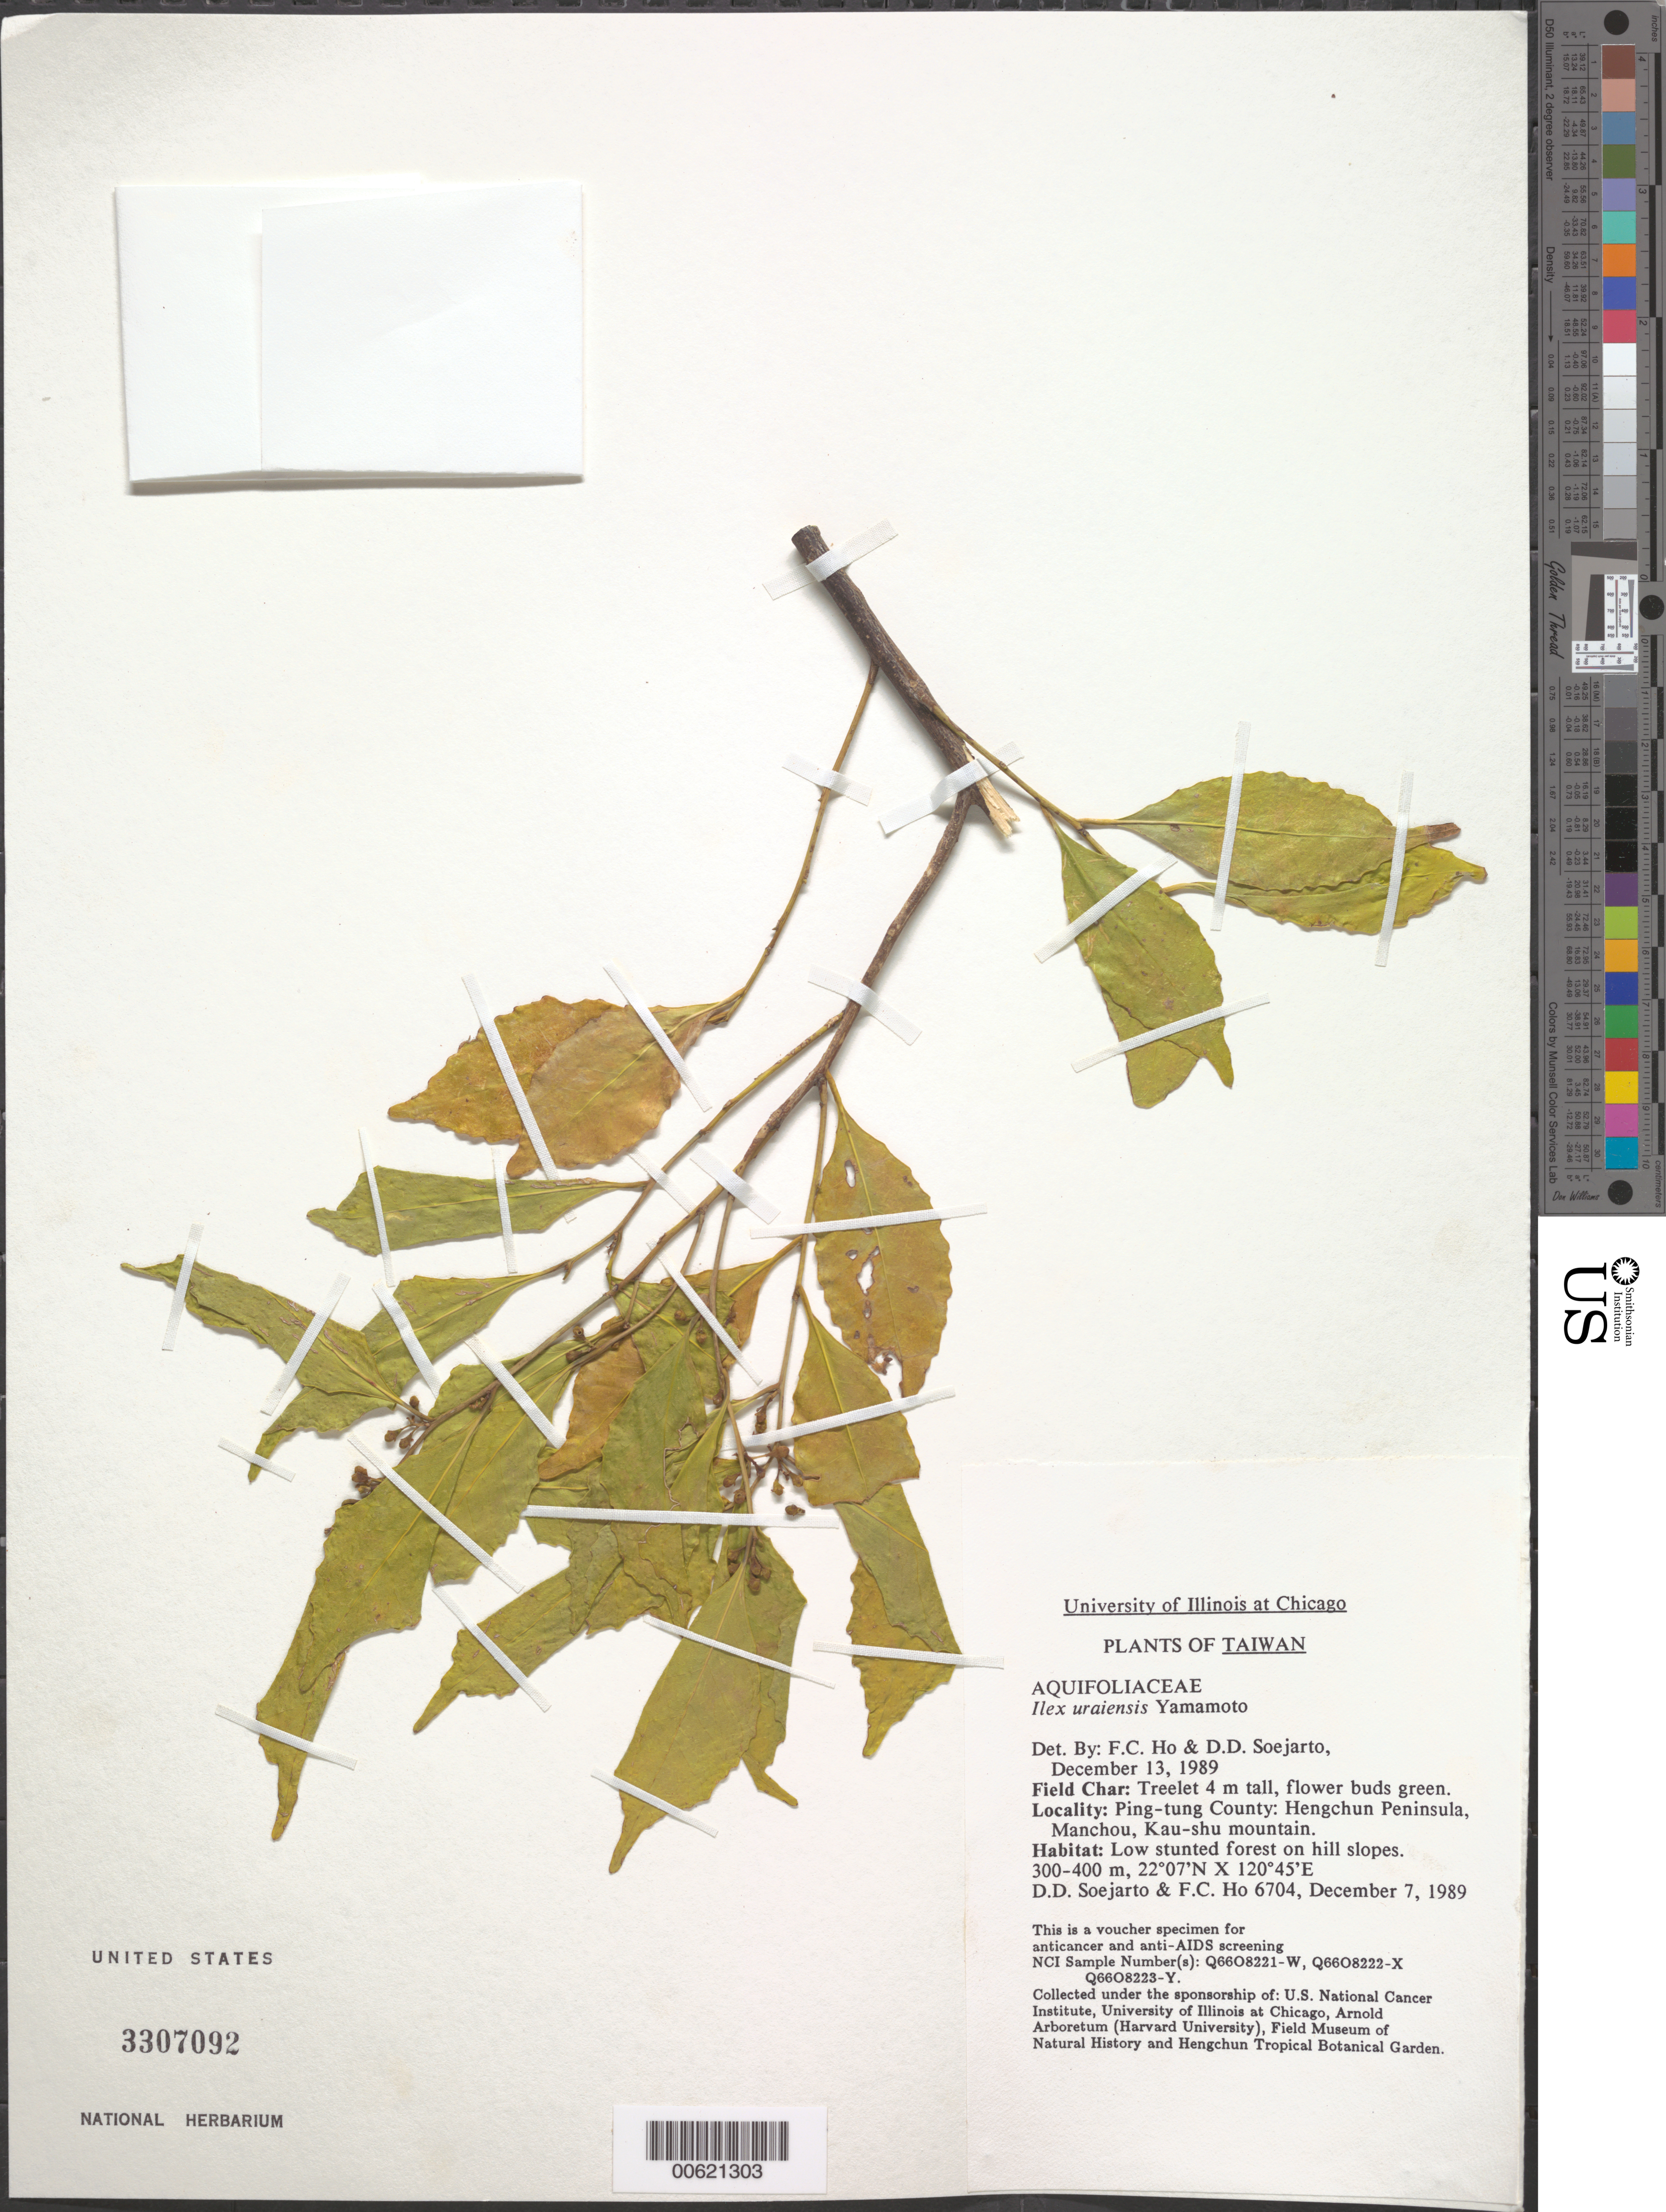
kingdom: Plantae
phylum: Tracheophyta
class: Magnoliopsida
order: Aquifoliales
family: Aquifoliaceae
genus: Ilex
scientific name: Ilex uraiensis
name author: Yamam.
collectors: F. Ho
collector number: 6704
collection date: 1989-12-07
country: Taiwan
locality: Ping-tung County: Hengchun Peninsula, Manchou, Kau-shu mountain.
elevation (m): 300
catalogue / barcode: US 3307092